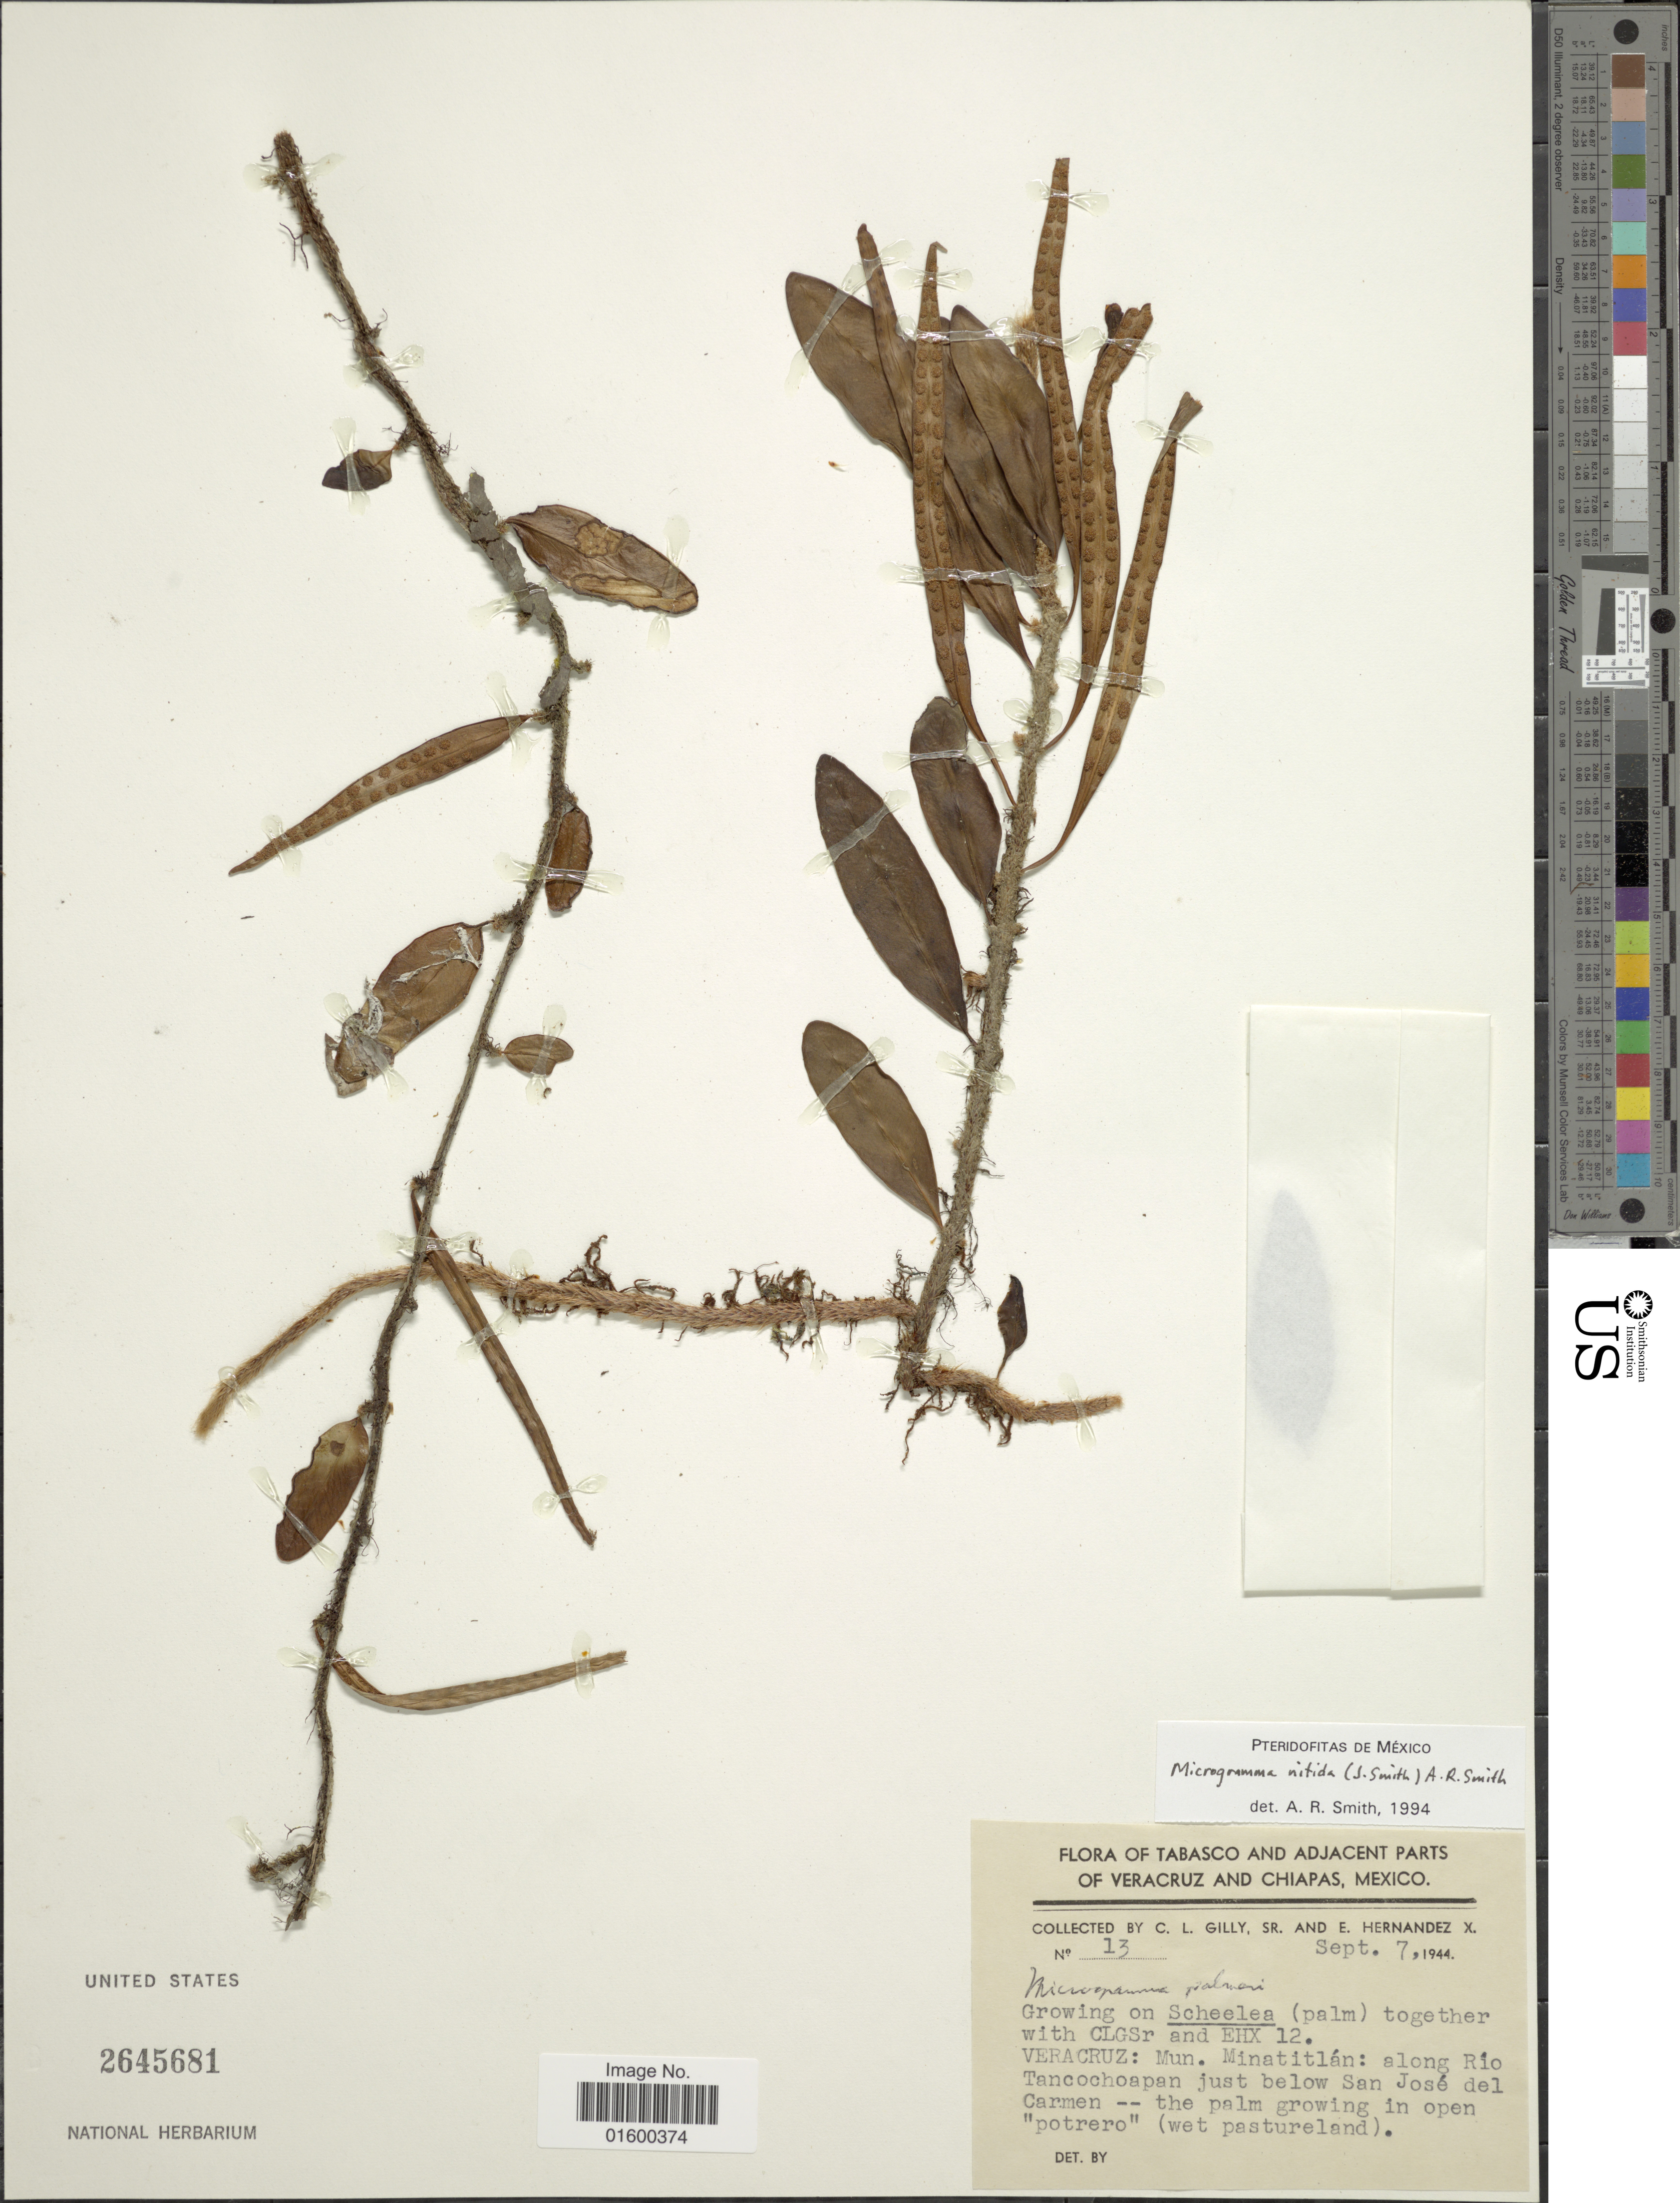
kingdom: Plantae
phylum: Tracheophyta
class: Polypodiopsida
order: Polypodiales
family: Polypodiaceae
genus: Microgramma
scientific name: Microgramma nitida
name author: (J. Sm.) A.R. Sm.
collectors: C. Gilly & E. Hernandez X.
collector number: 13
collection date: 1944-09-07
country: Mexico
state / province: Veracruz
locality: Veracruz: Mun. Minatitlan, along Rio Tancochoapan just below San Jose del Carmen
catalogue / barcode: US 2645681